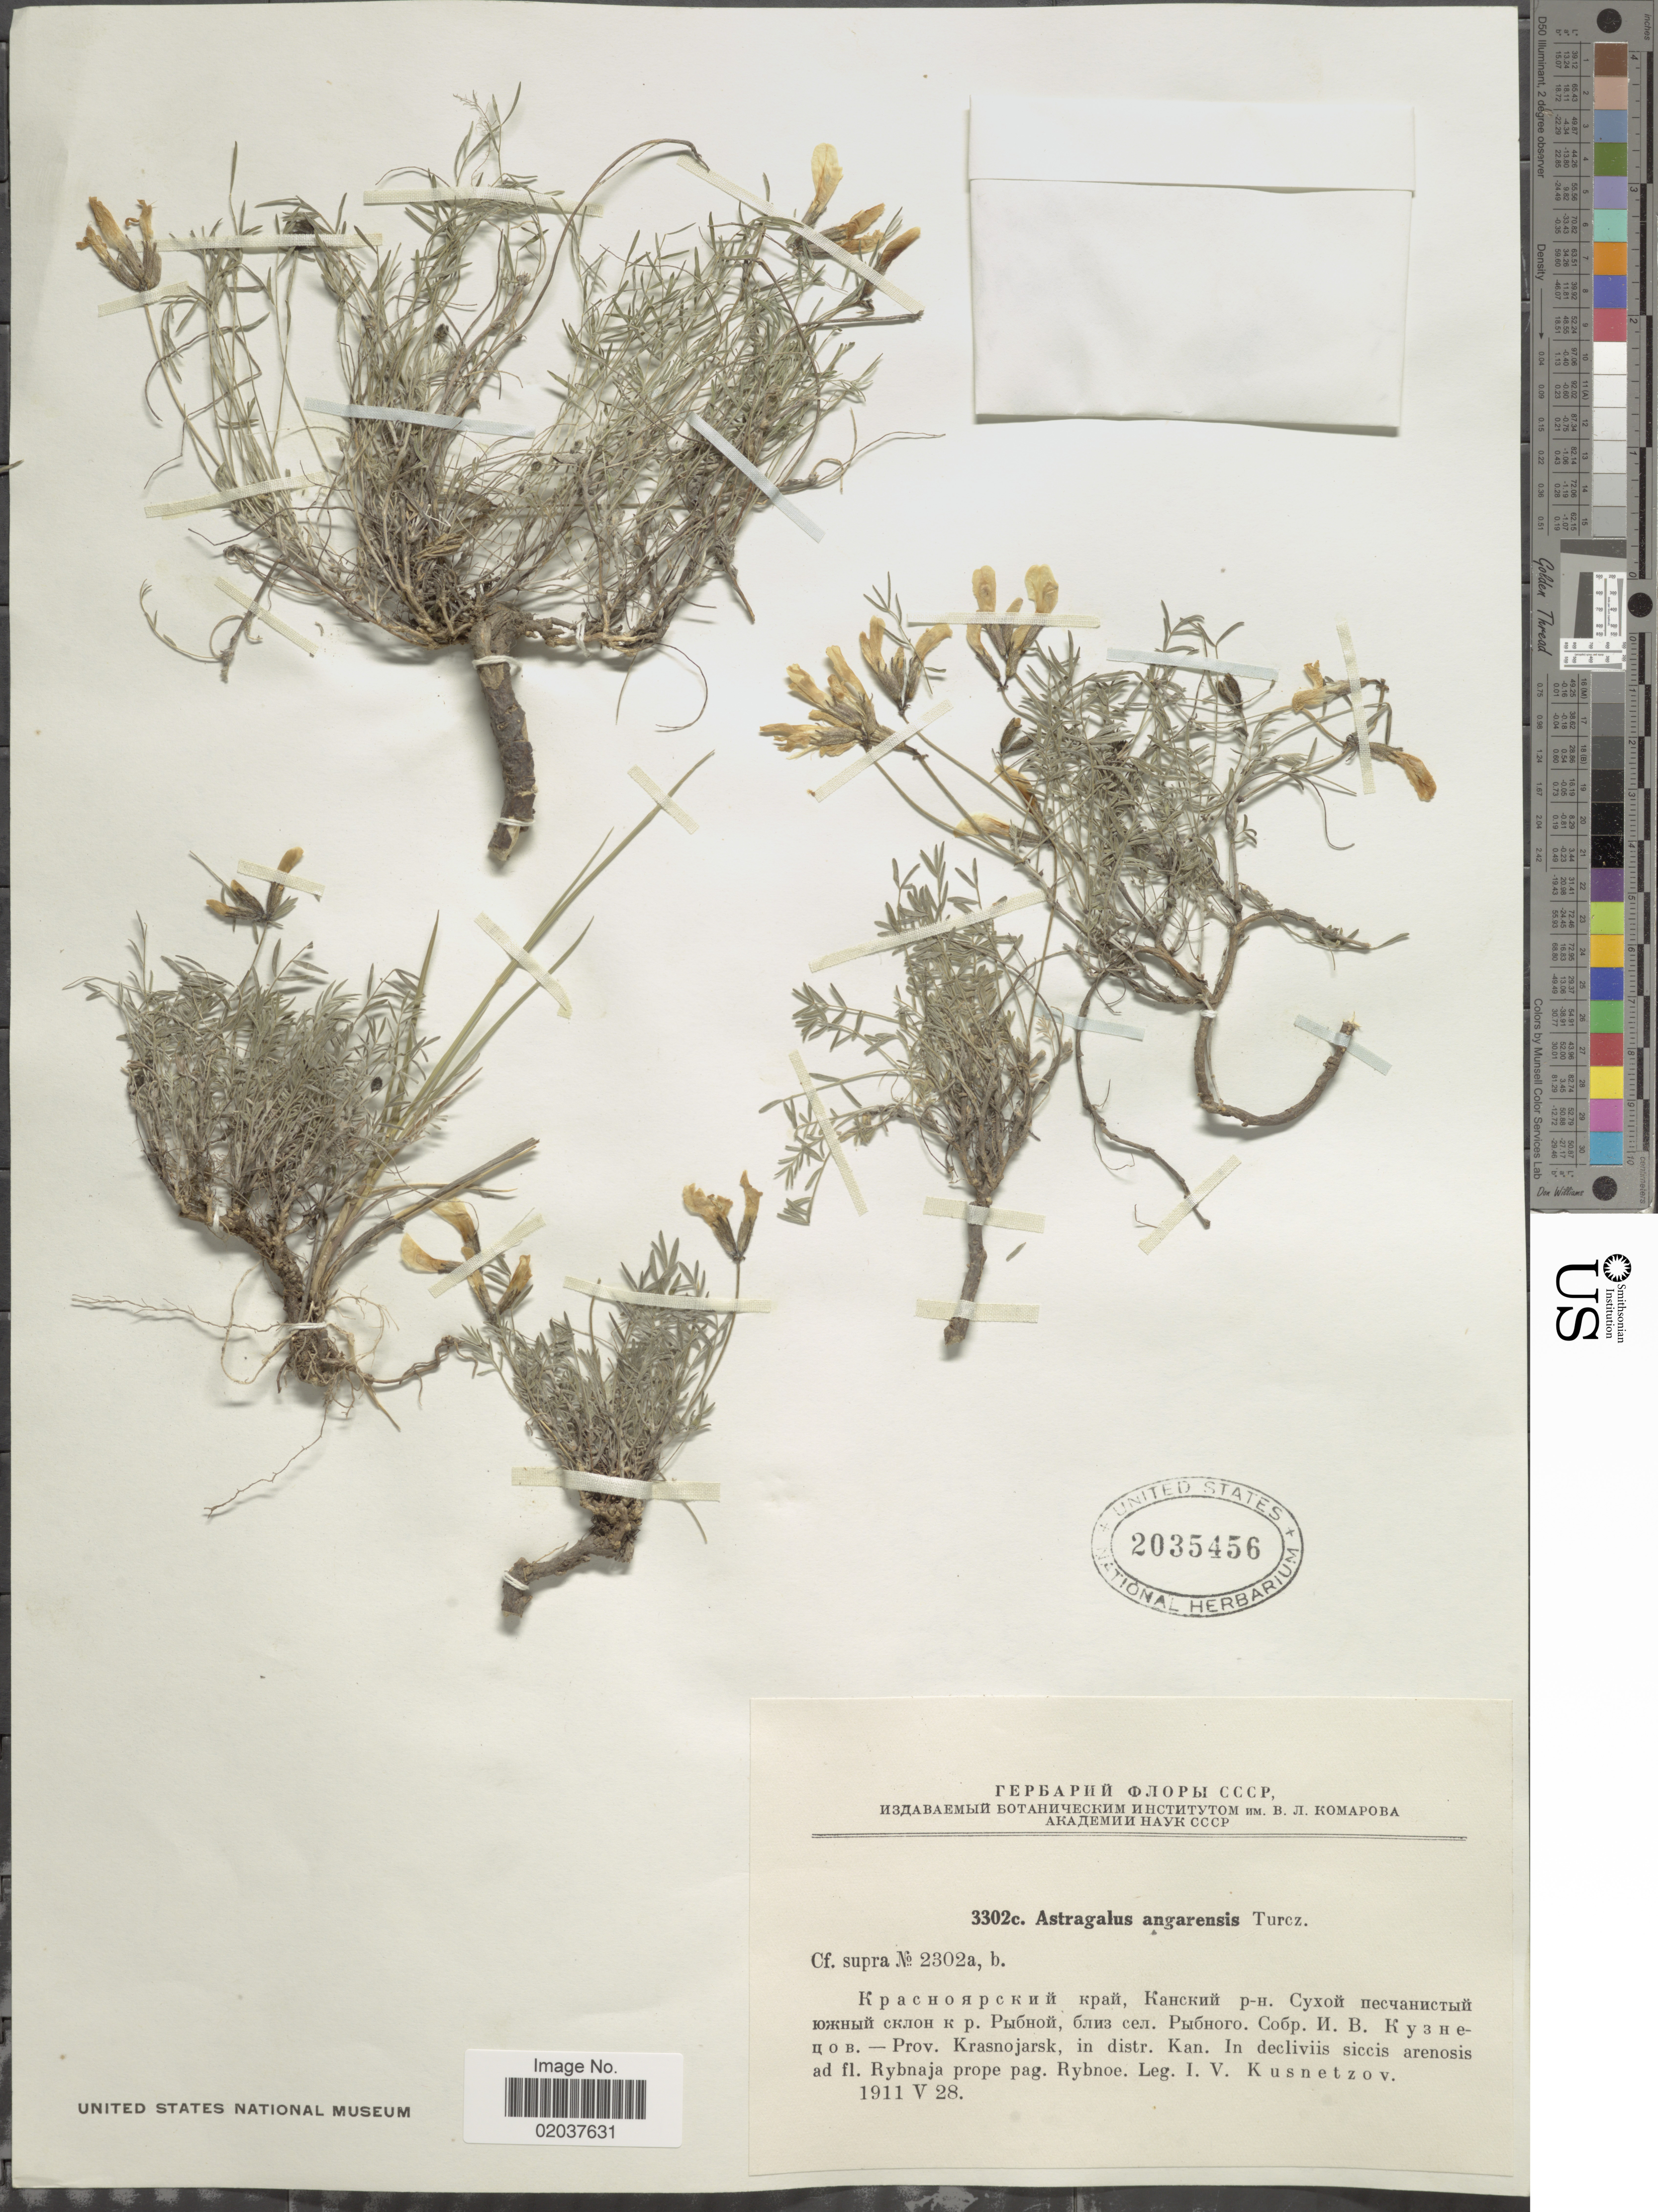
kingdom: Plantae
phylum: Tracheophyta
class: Magnoliopsida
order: Fabales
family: Fabaceae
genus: Astragalus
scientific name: Astragalus angarensis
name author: Turcz. ex Bunge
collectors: I. Kusnetzov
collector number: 3302c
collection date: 1911-05-28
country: Russian Federation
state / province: Krasnoyarsk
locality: In distr. Kan, ad. fl. Rybnaja prope pag Rybnoe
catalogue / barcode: US 2035456